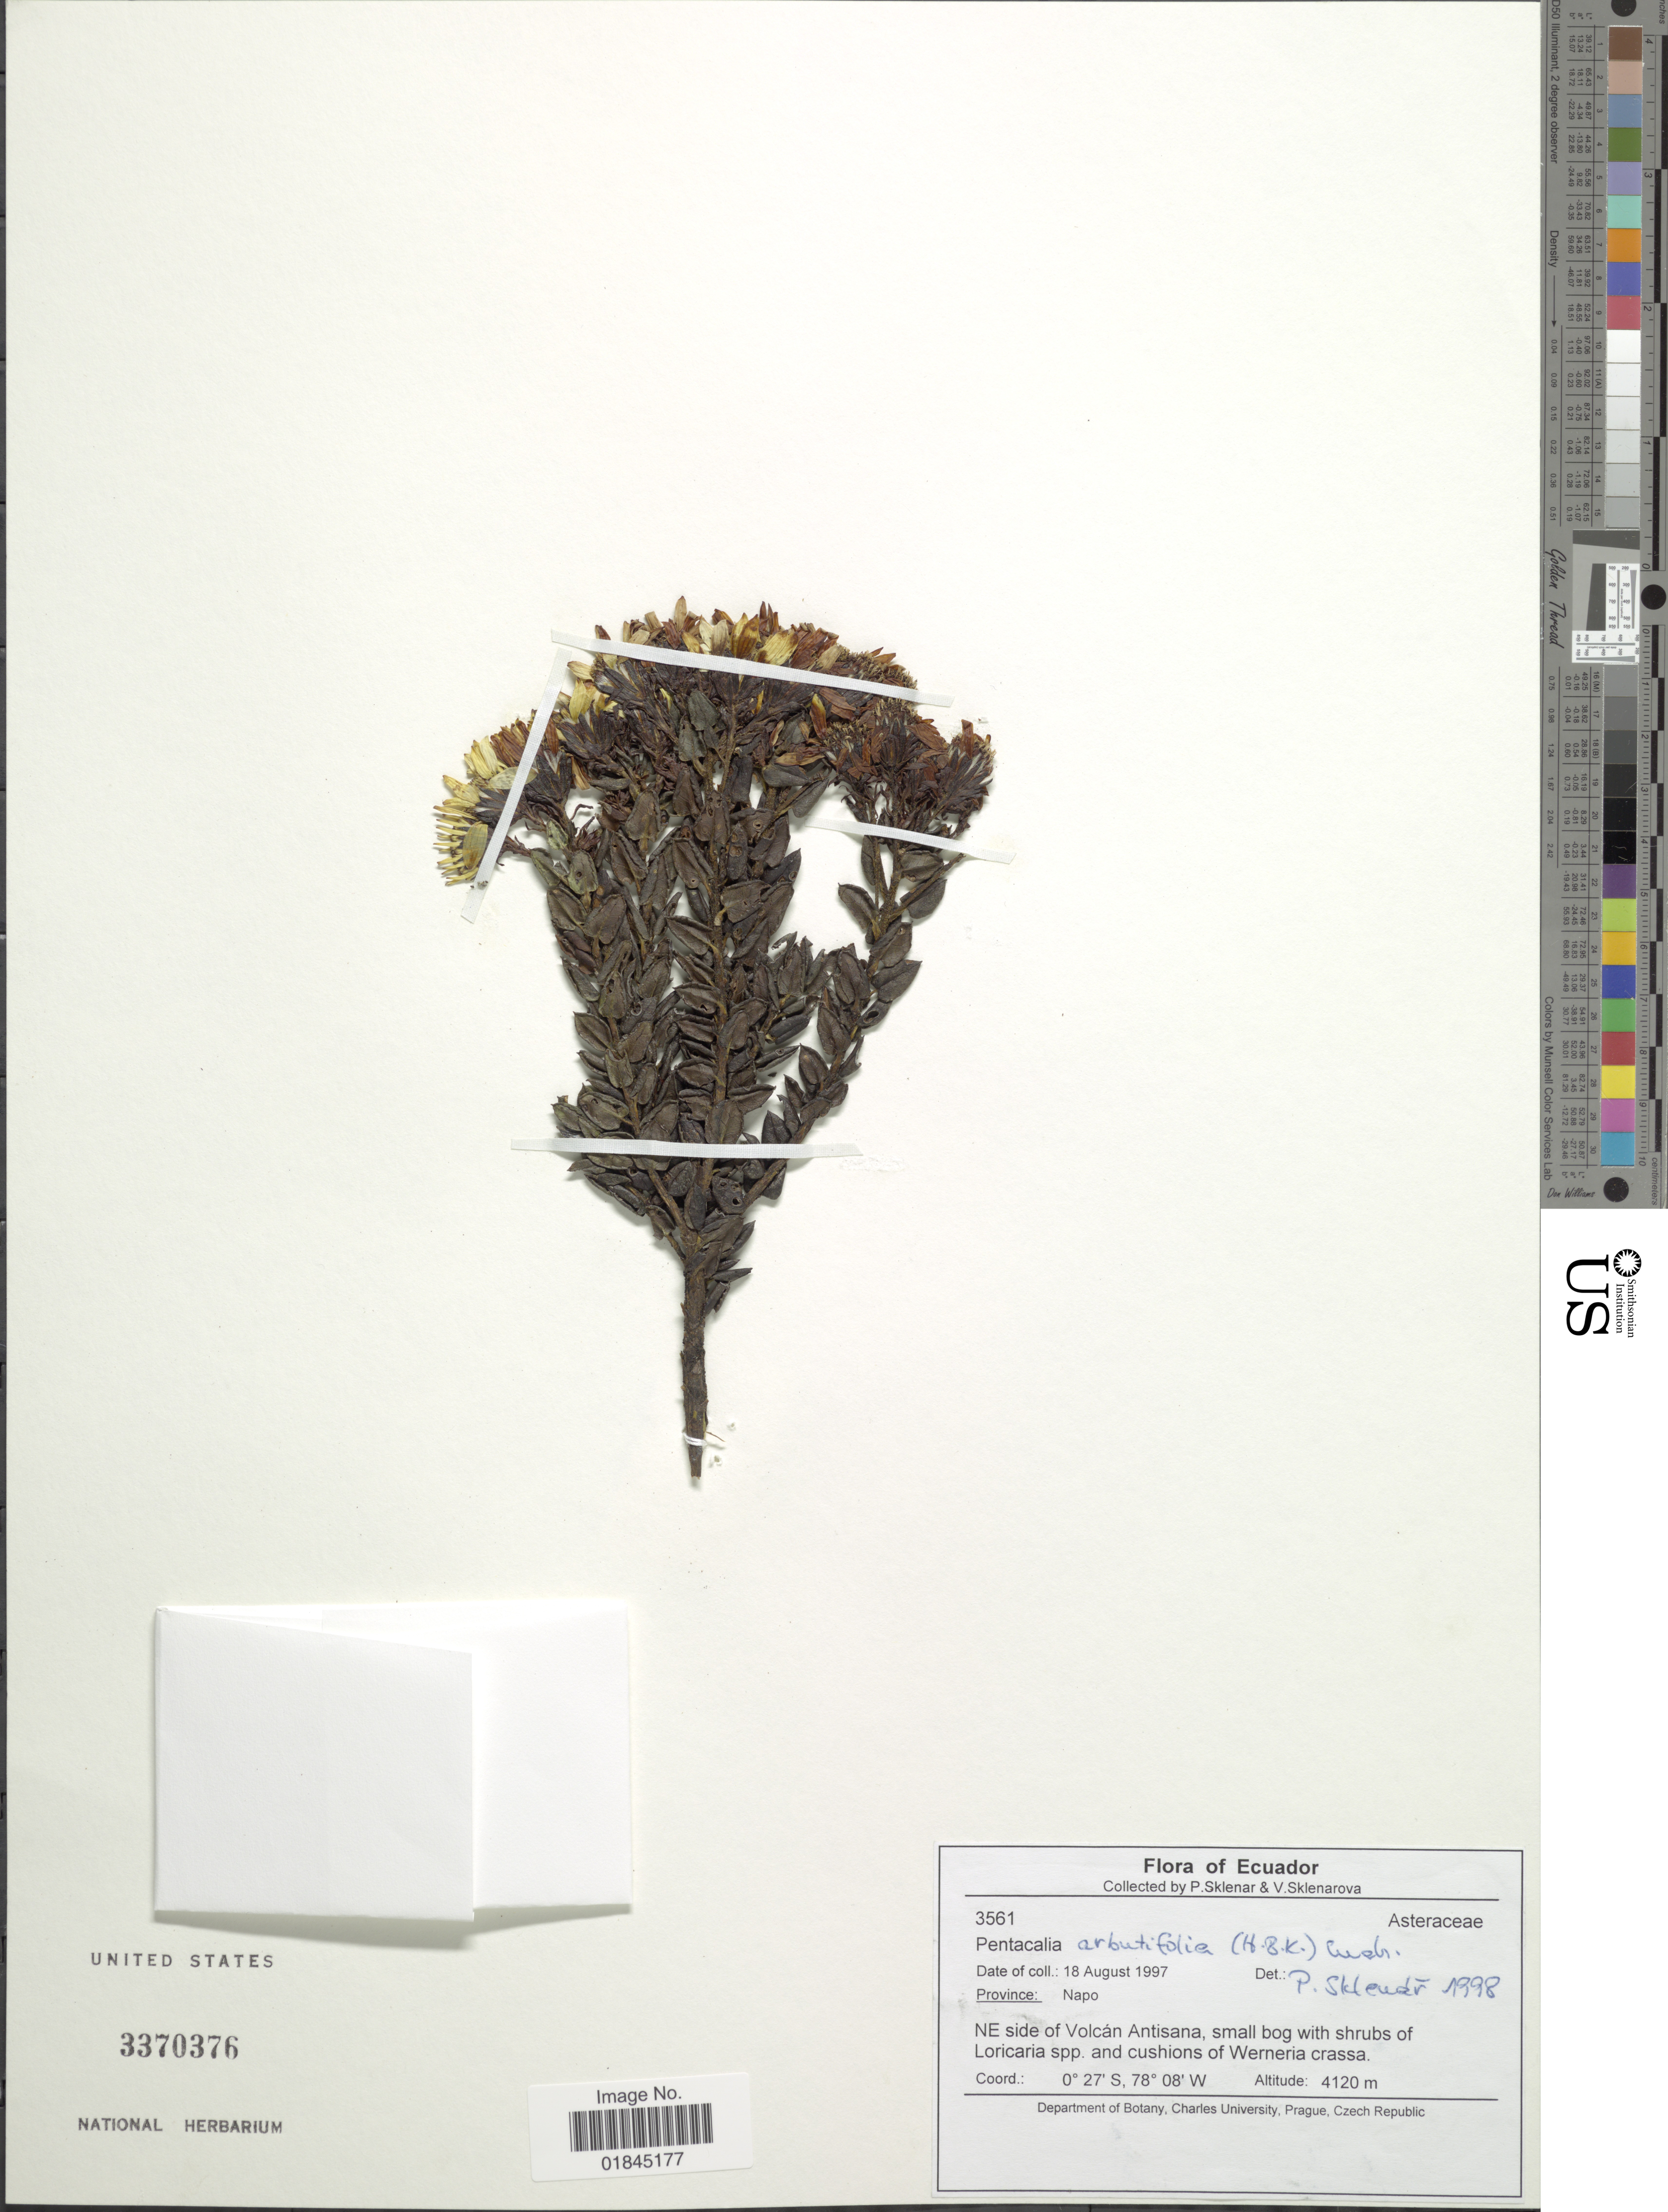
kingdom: Plantae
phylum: Tracheophyta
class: Magnoliopsida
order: Asterales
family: Asteraceae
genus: Pentacalia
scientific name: Pentacalia arbutifolia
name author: (Kunth) Cuatrec.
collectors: P. Sklenár & V. Sklenárová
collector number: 3561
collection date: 1997-08-18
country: Ecuador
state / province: Napo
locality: Province: Napo. NE side of Volcán Antisana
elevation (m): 4120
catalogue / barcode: US 3370376